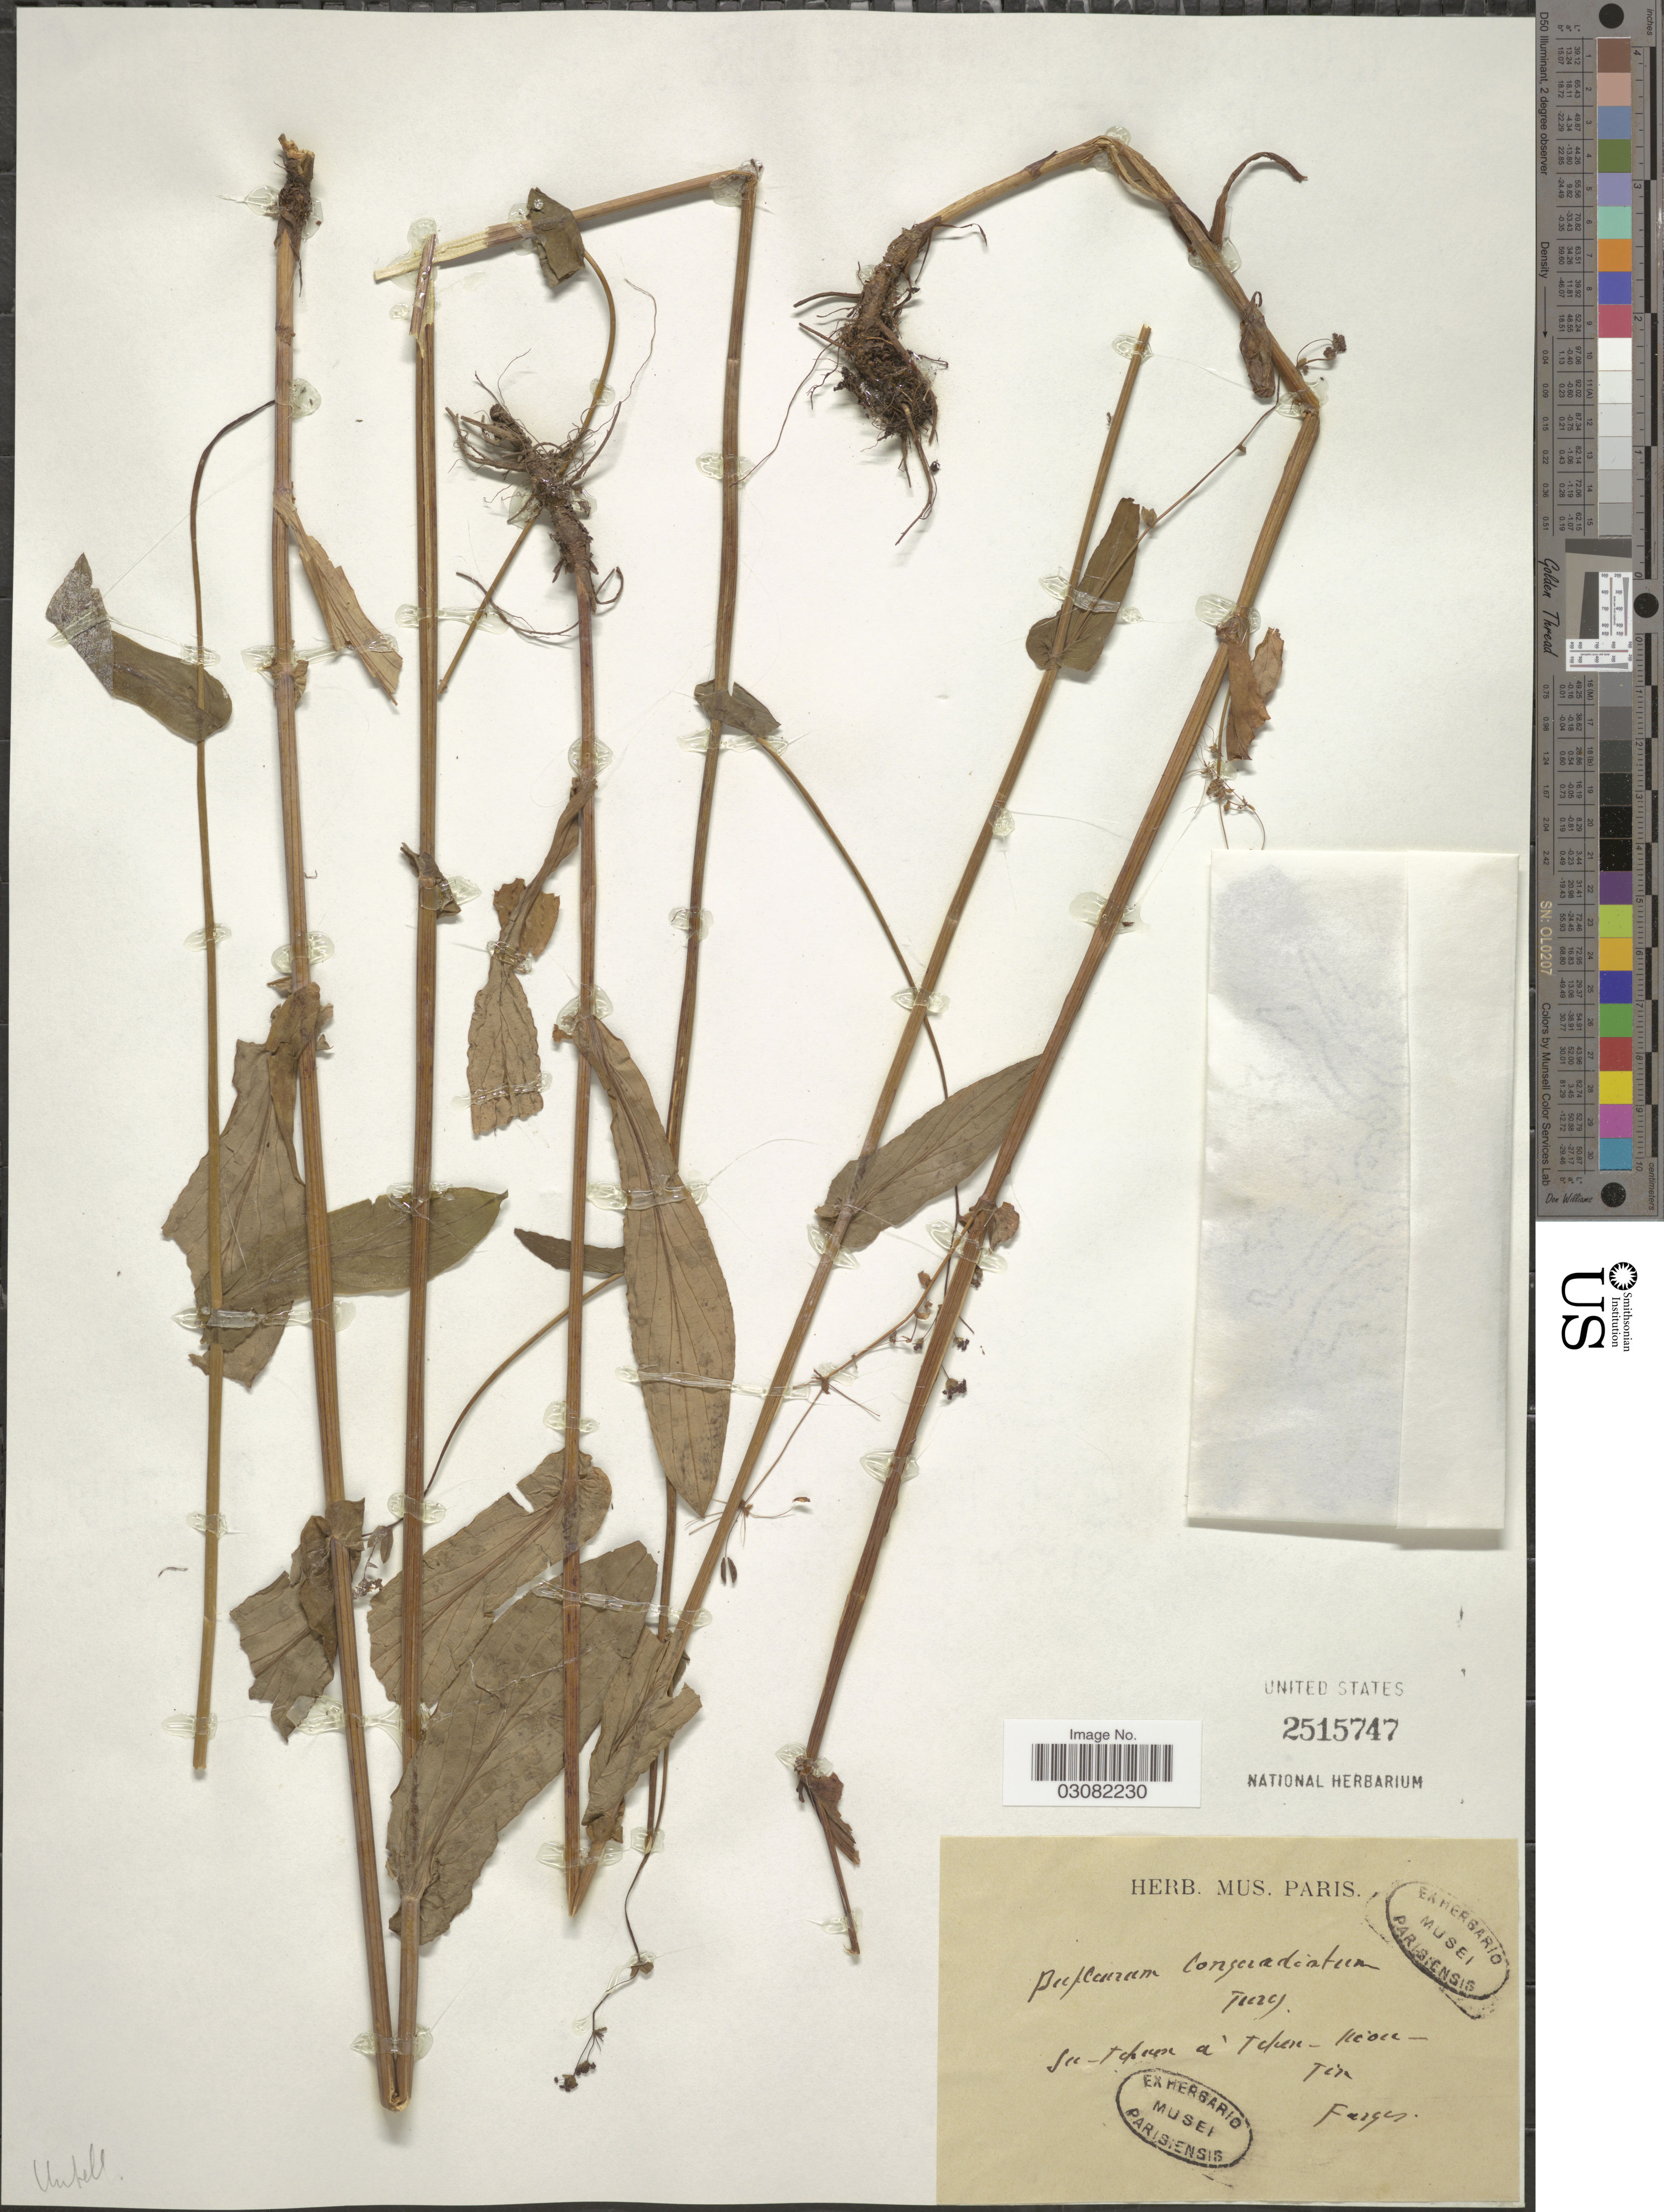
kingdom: Plantae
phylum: Tracheophyta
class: Magnoliopsida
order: Apiales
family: Apiaceae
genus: Bupleurum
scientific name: Bupleurum longiradiatum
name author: Turcz.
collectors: -. Farges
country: China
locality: Su-Tchuen à Tchen-Kéou-Tin.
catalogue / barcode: US 2515747